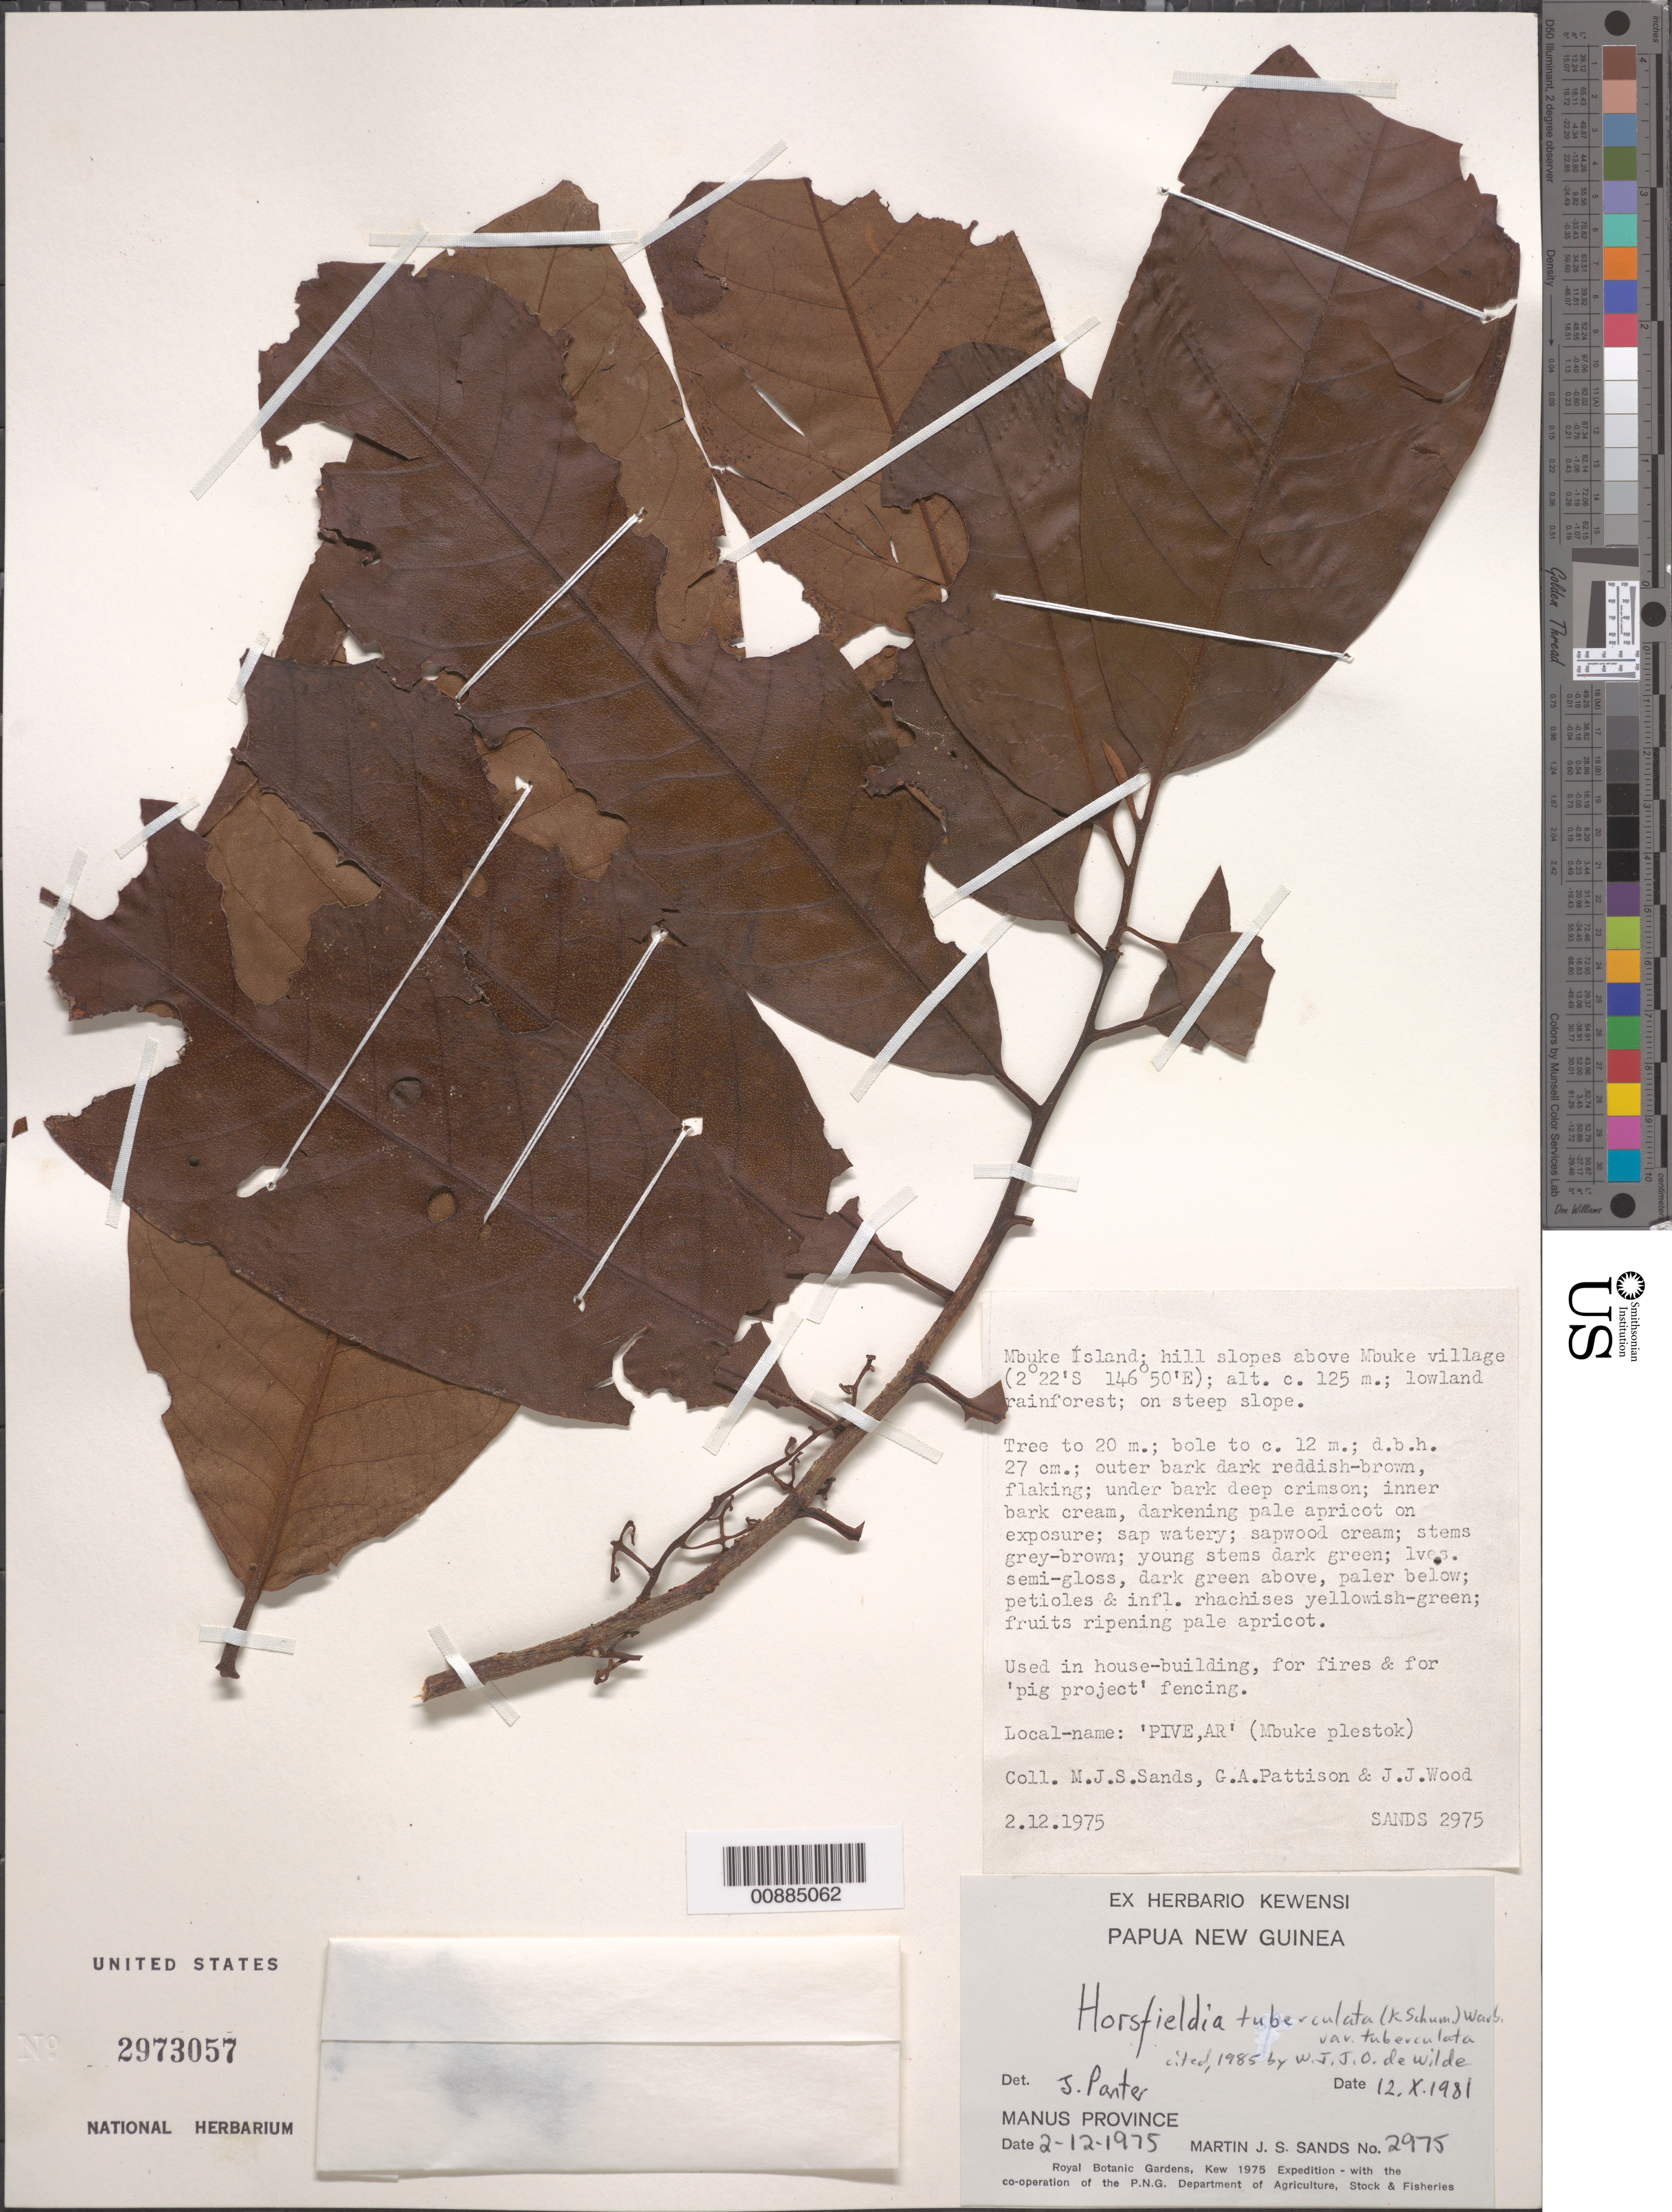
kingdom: Plantae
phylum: Tracheophyta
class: Magnoliopsida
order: Magnoliales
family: Myristicaceae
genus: Horsfieldia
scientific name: Horsfieldia tuberculata var. tuberculata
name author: (K. Schum.) Warb.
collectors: M. Sands, G. Pattison & J. Wood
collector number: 2975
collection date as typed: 12 Feb 1975 or 02 Dec 1975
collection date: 1975-02-12 or 1975-12-02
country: Papua New Guinea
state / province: Manus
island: New Guinea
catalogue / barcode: US 2973057